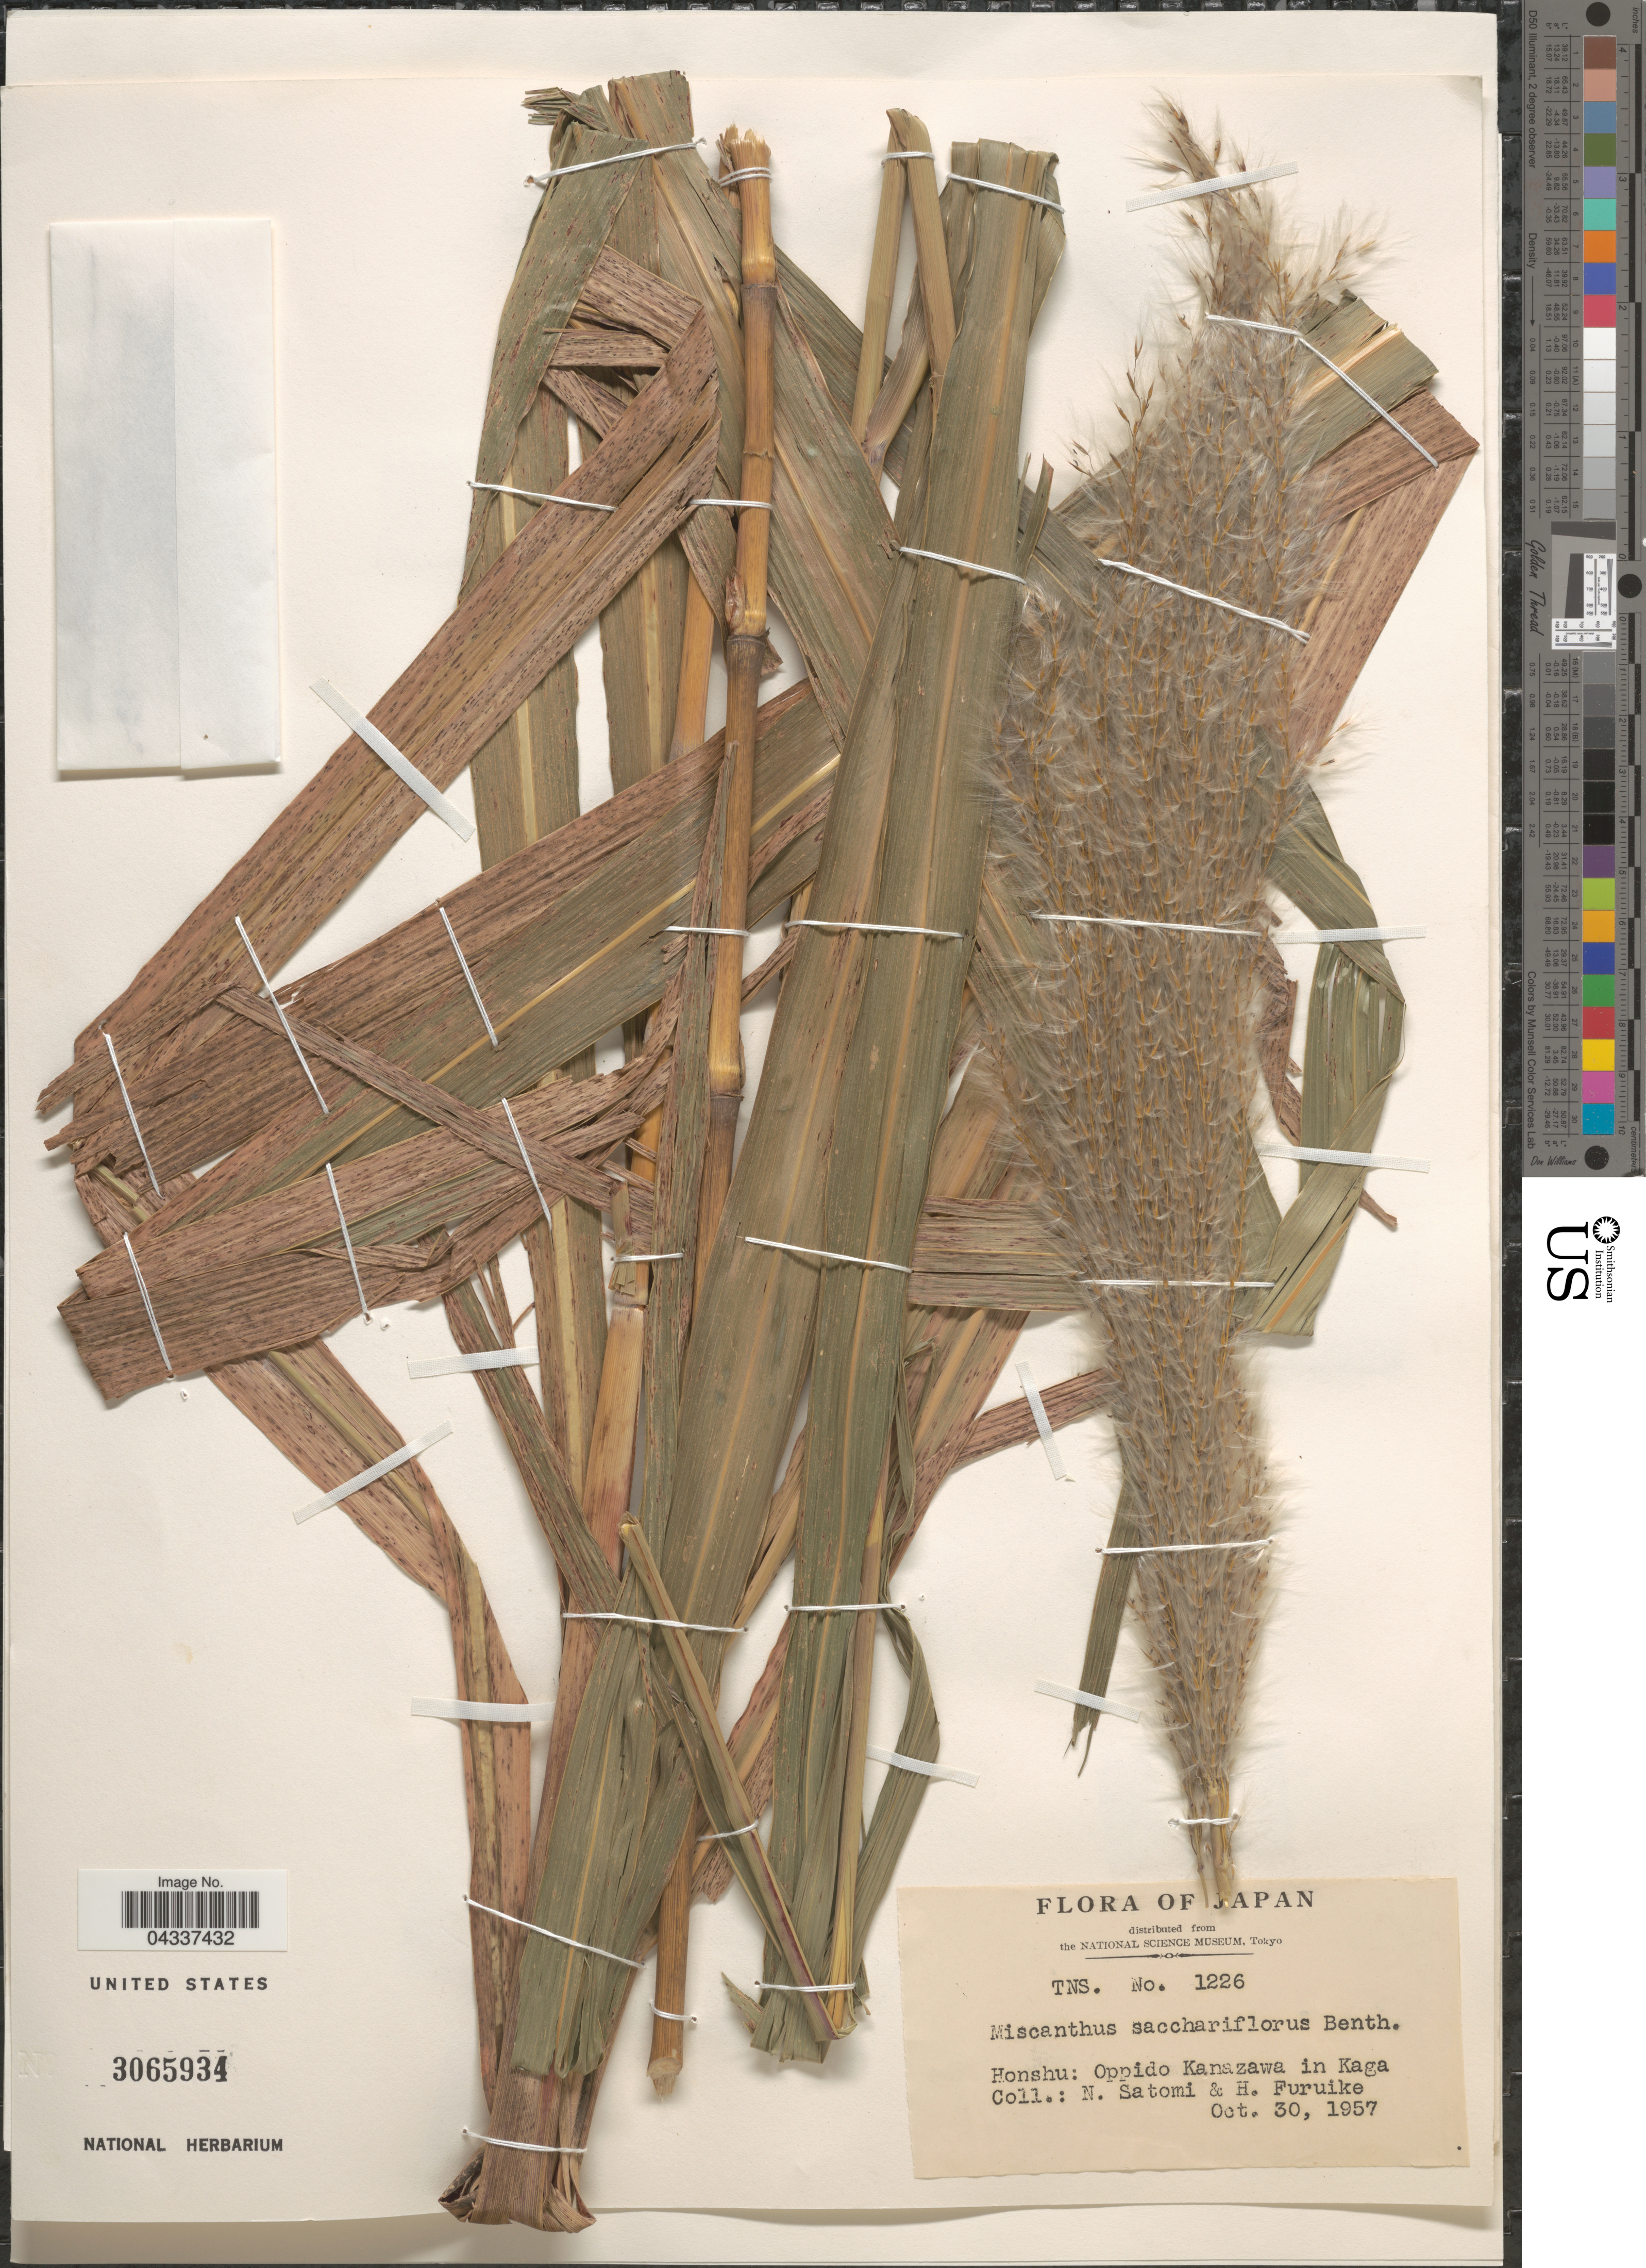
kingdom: Plantae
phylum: Tracheophyta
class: Liliopsida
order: Poales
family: Poaceae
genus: Miscanthus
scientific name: Miscanthus sacchariflorus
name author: (Maxim.) Hack.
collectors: N. Satomi & H. Furuike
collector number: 1226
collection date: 1957-10-30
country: Japan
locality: Honshu: Oppido Kanazawa in Kaga.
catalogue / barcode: US 3065934